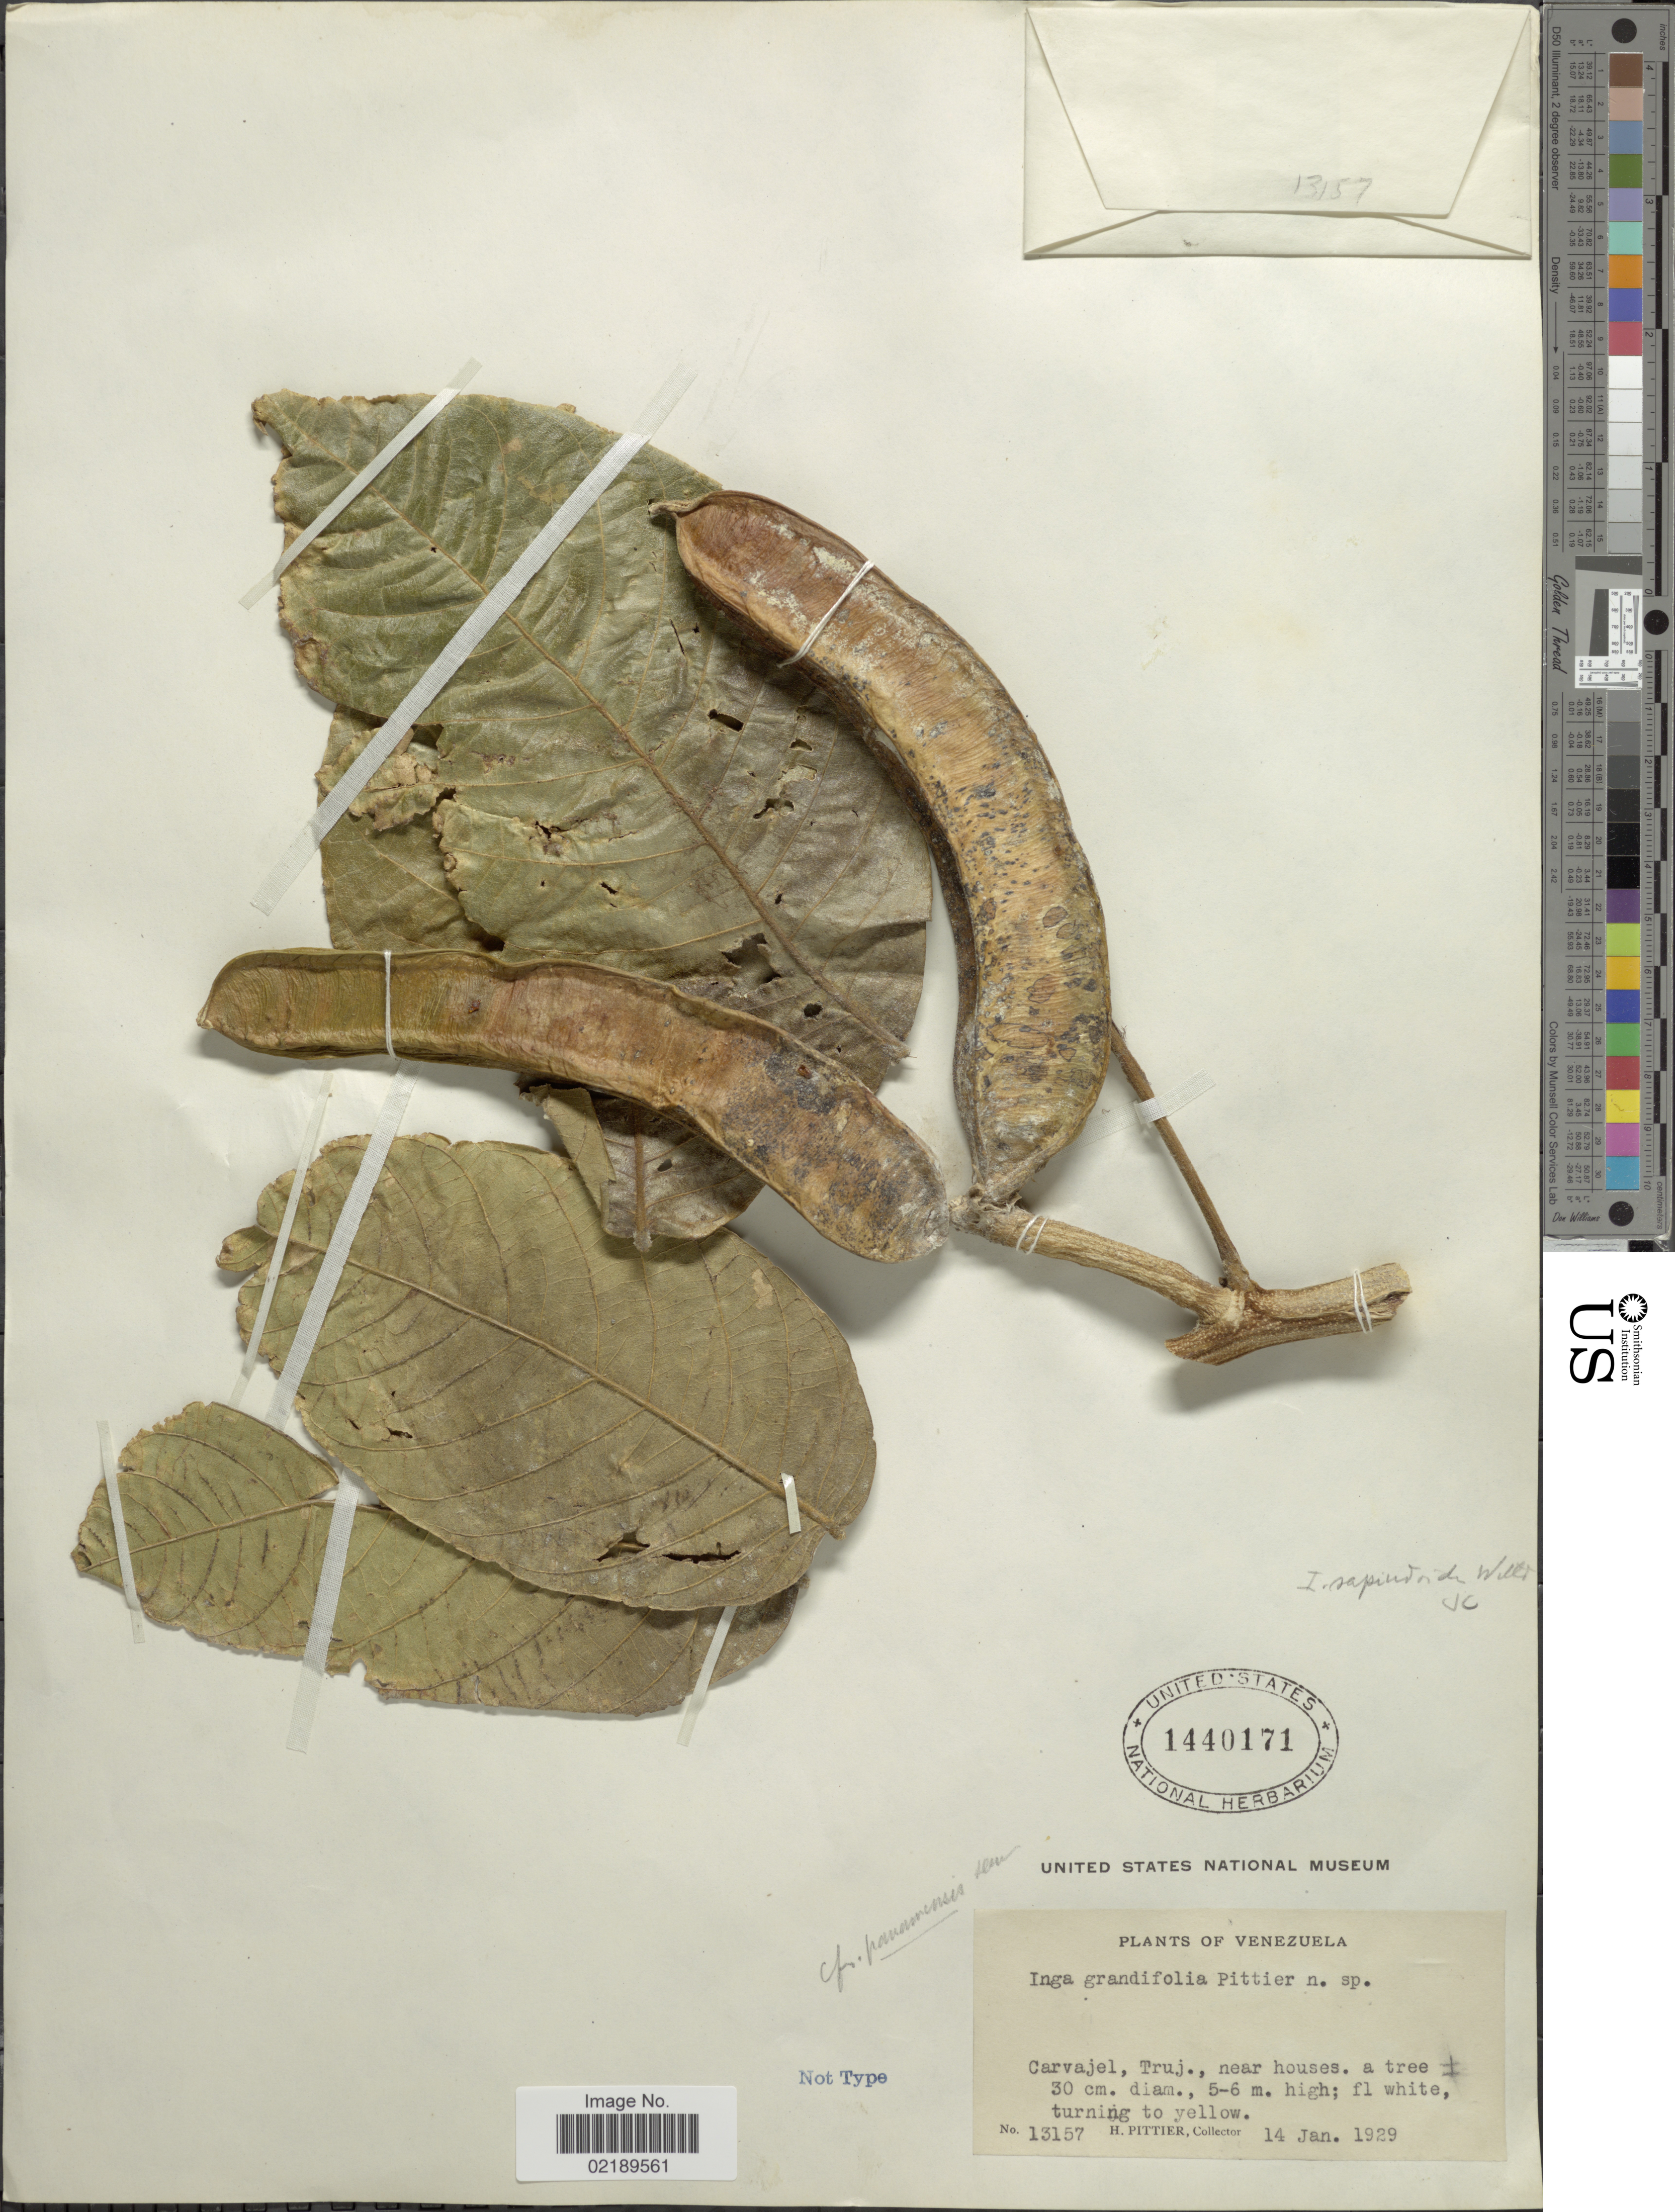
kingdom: Plantae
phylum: Tracheophyta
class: Magnoliopsida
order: Fabales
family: Fabaceae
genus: Inga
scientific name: Inga sapindoides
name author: Willd.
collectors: H. F. Pittier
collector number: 13157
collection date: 1929-01-14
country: Venezuela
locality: Carvajel, Truj., near houses.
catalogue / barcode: US 1440171